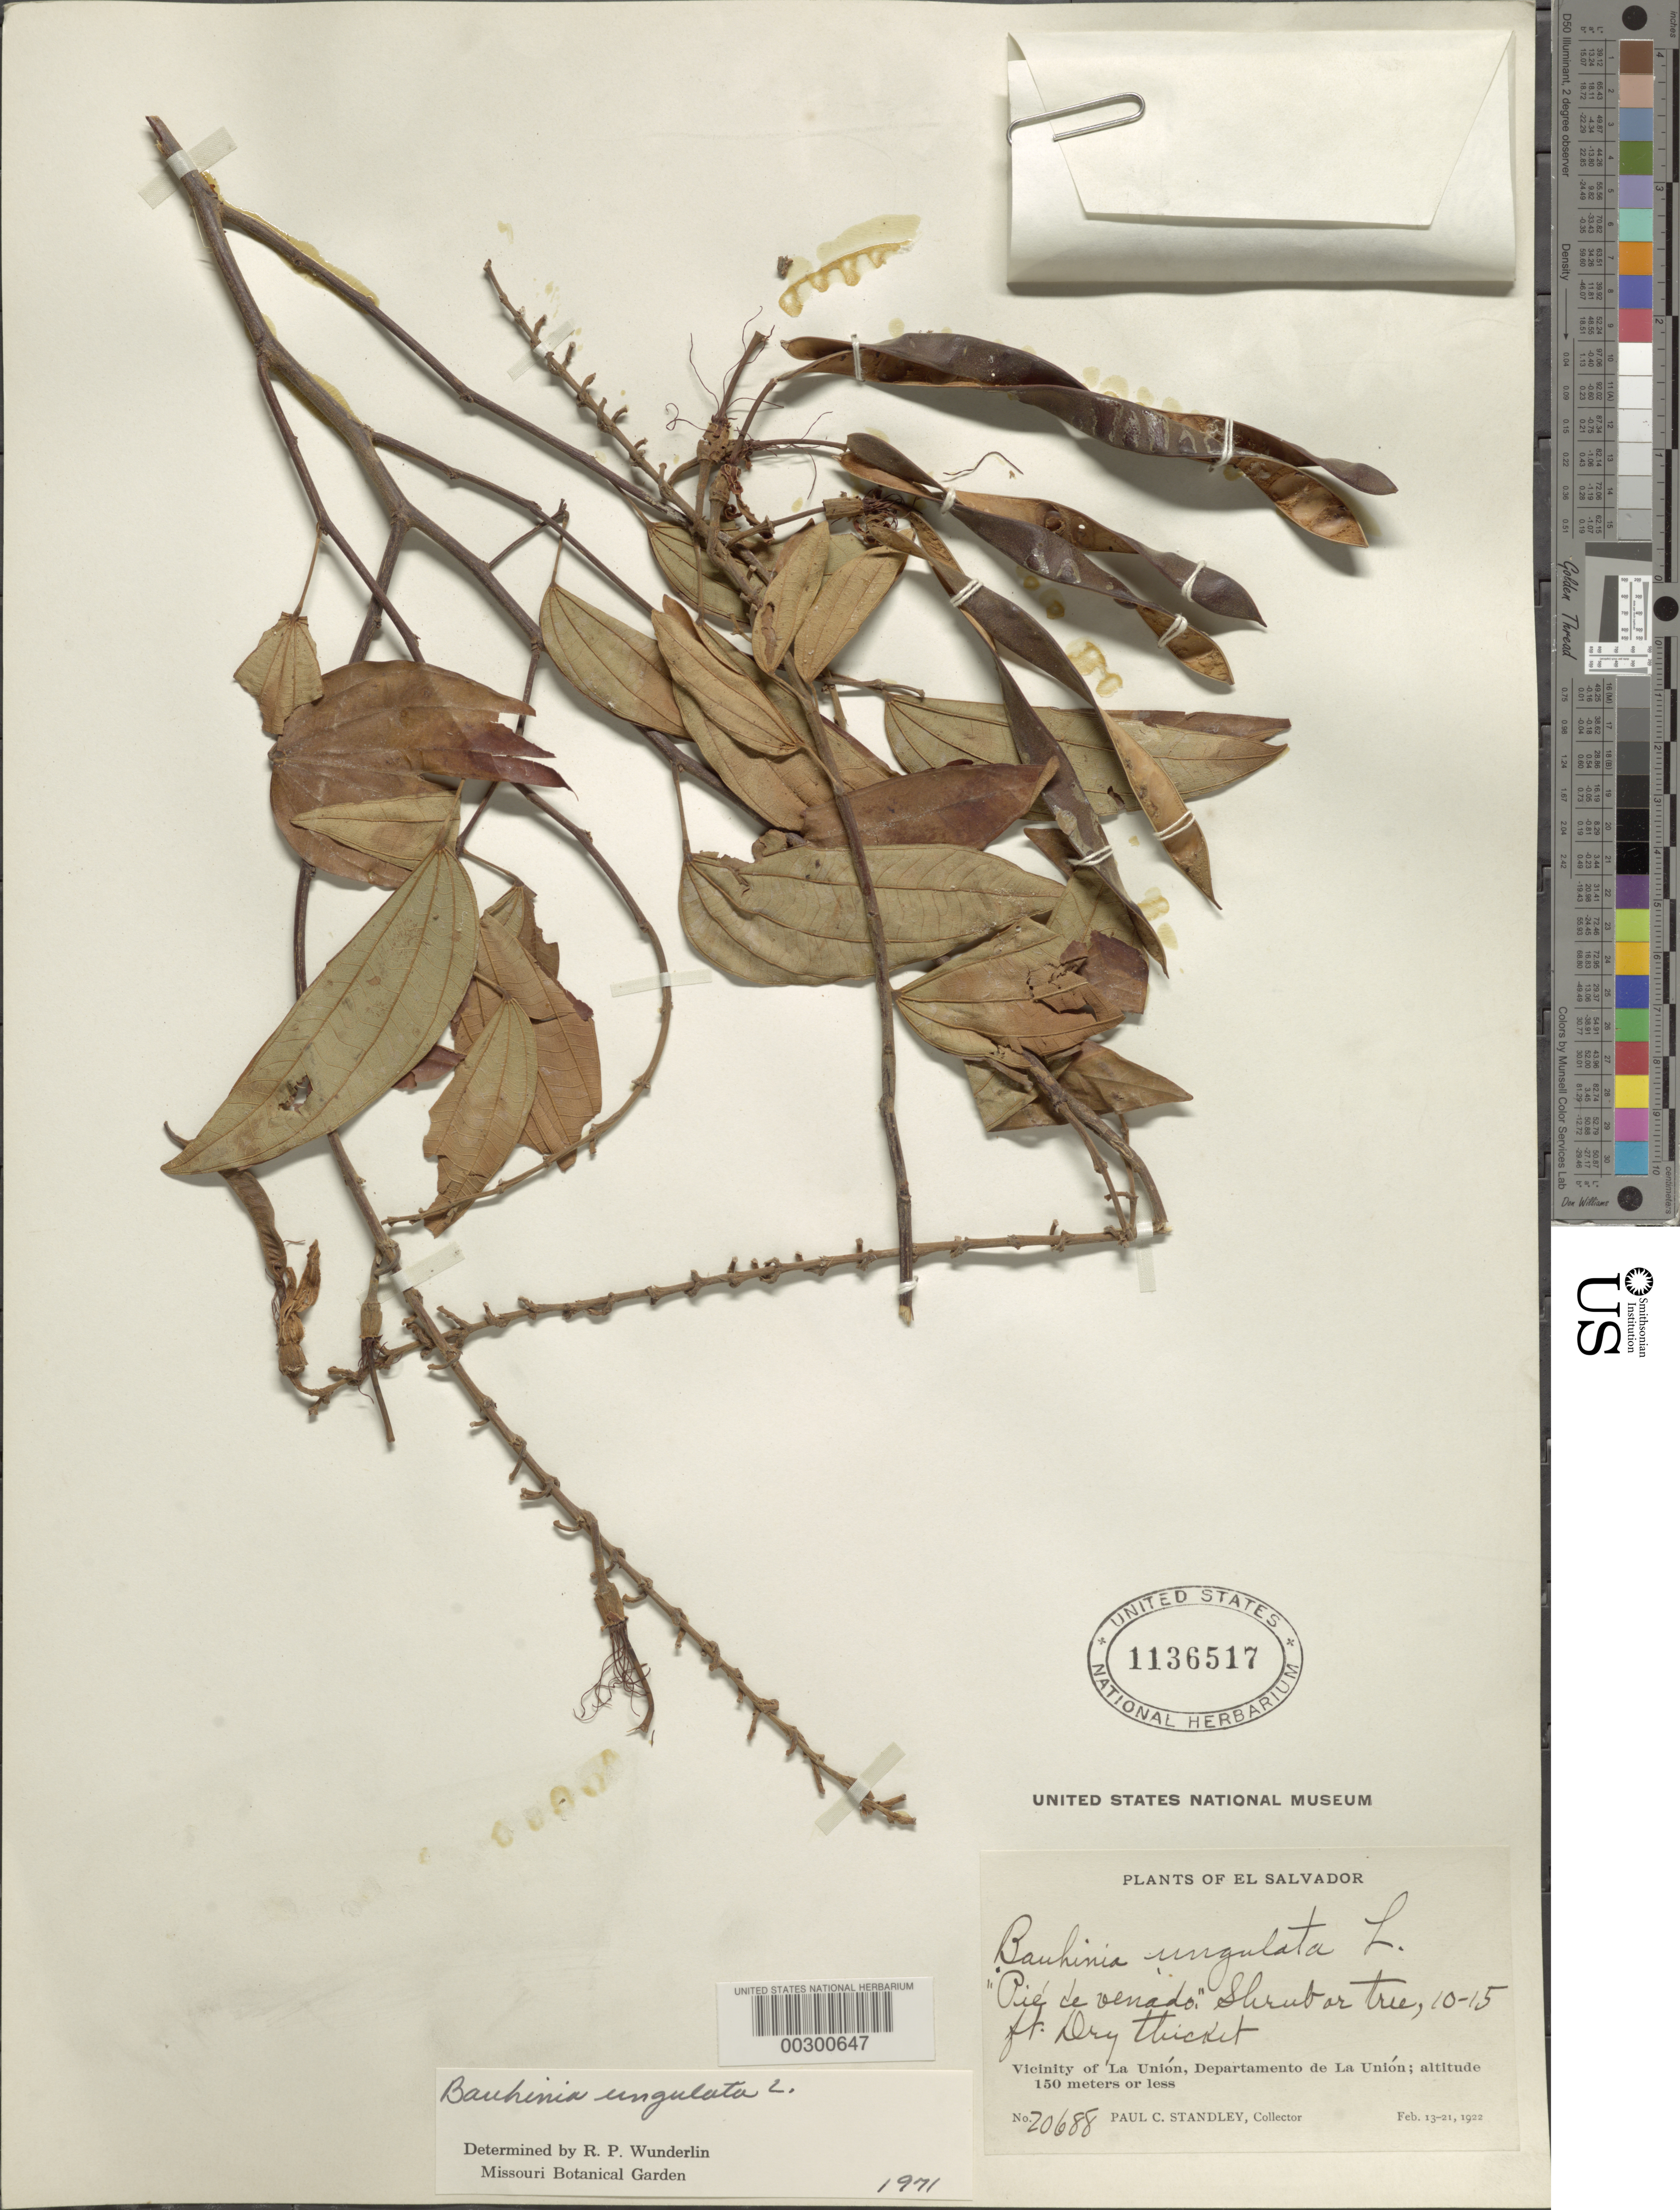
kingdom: Plantae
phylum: Tracheophyta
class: Magnoliopsida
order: Fabales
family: Fabaceae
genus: Bauhinia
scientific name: Bauhinia ungulata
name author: L.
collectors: P. C. Standley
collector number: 20688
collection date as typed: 13 Feb 1922 to 21 Feb 1922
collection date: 1922-02-13/1922-02-21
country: El Salvador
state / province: La Unión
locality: Vicinity of La Union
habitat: Dry thicket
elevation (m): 150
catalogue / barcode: US 1136517